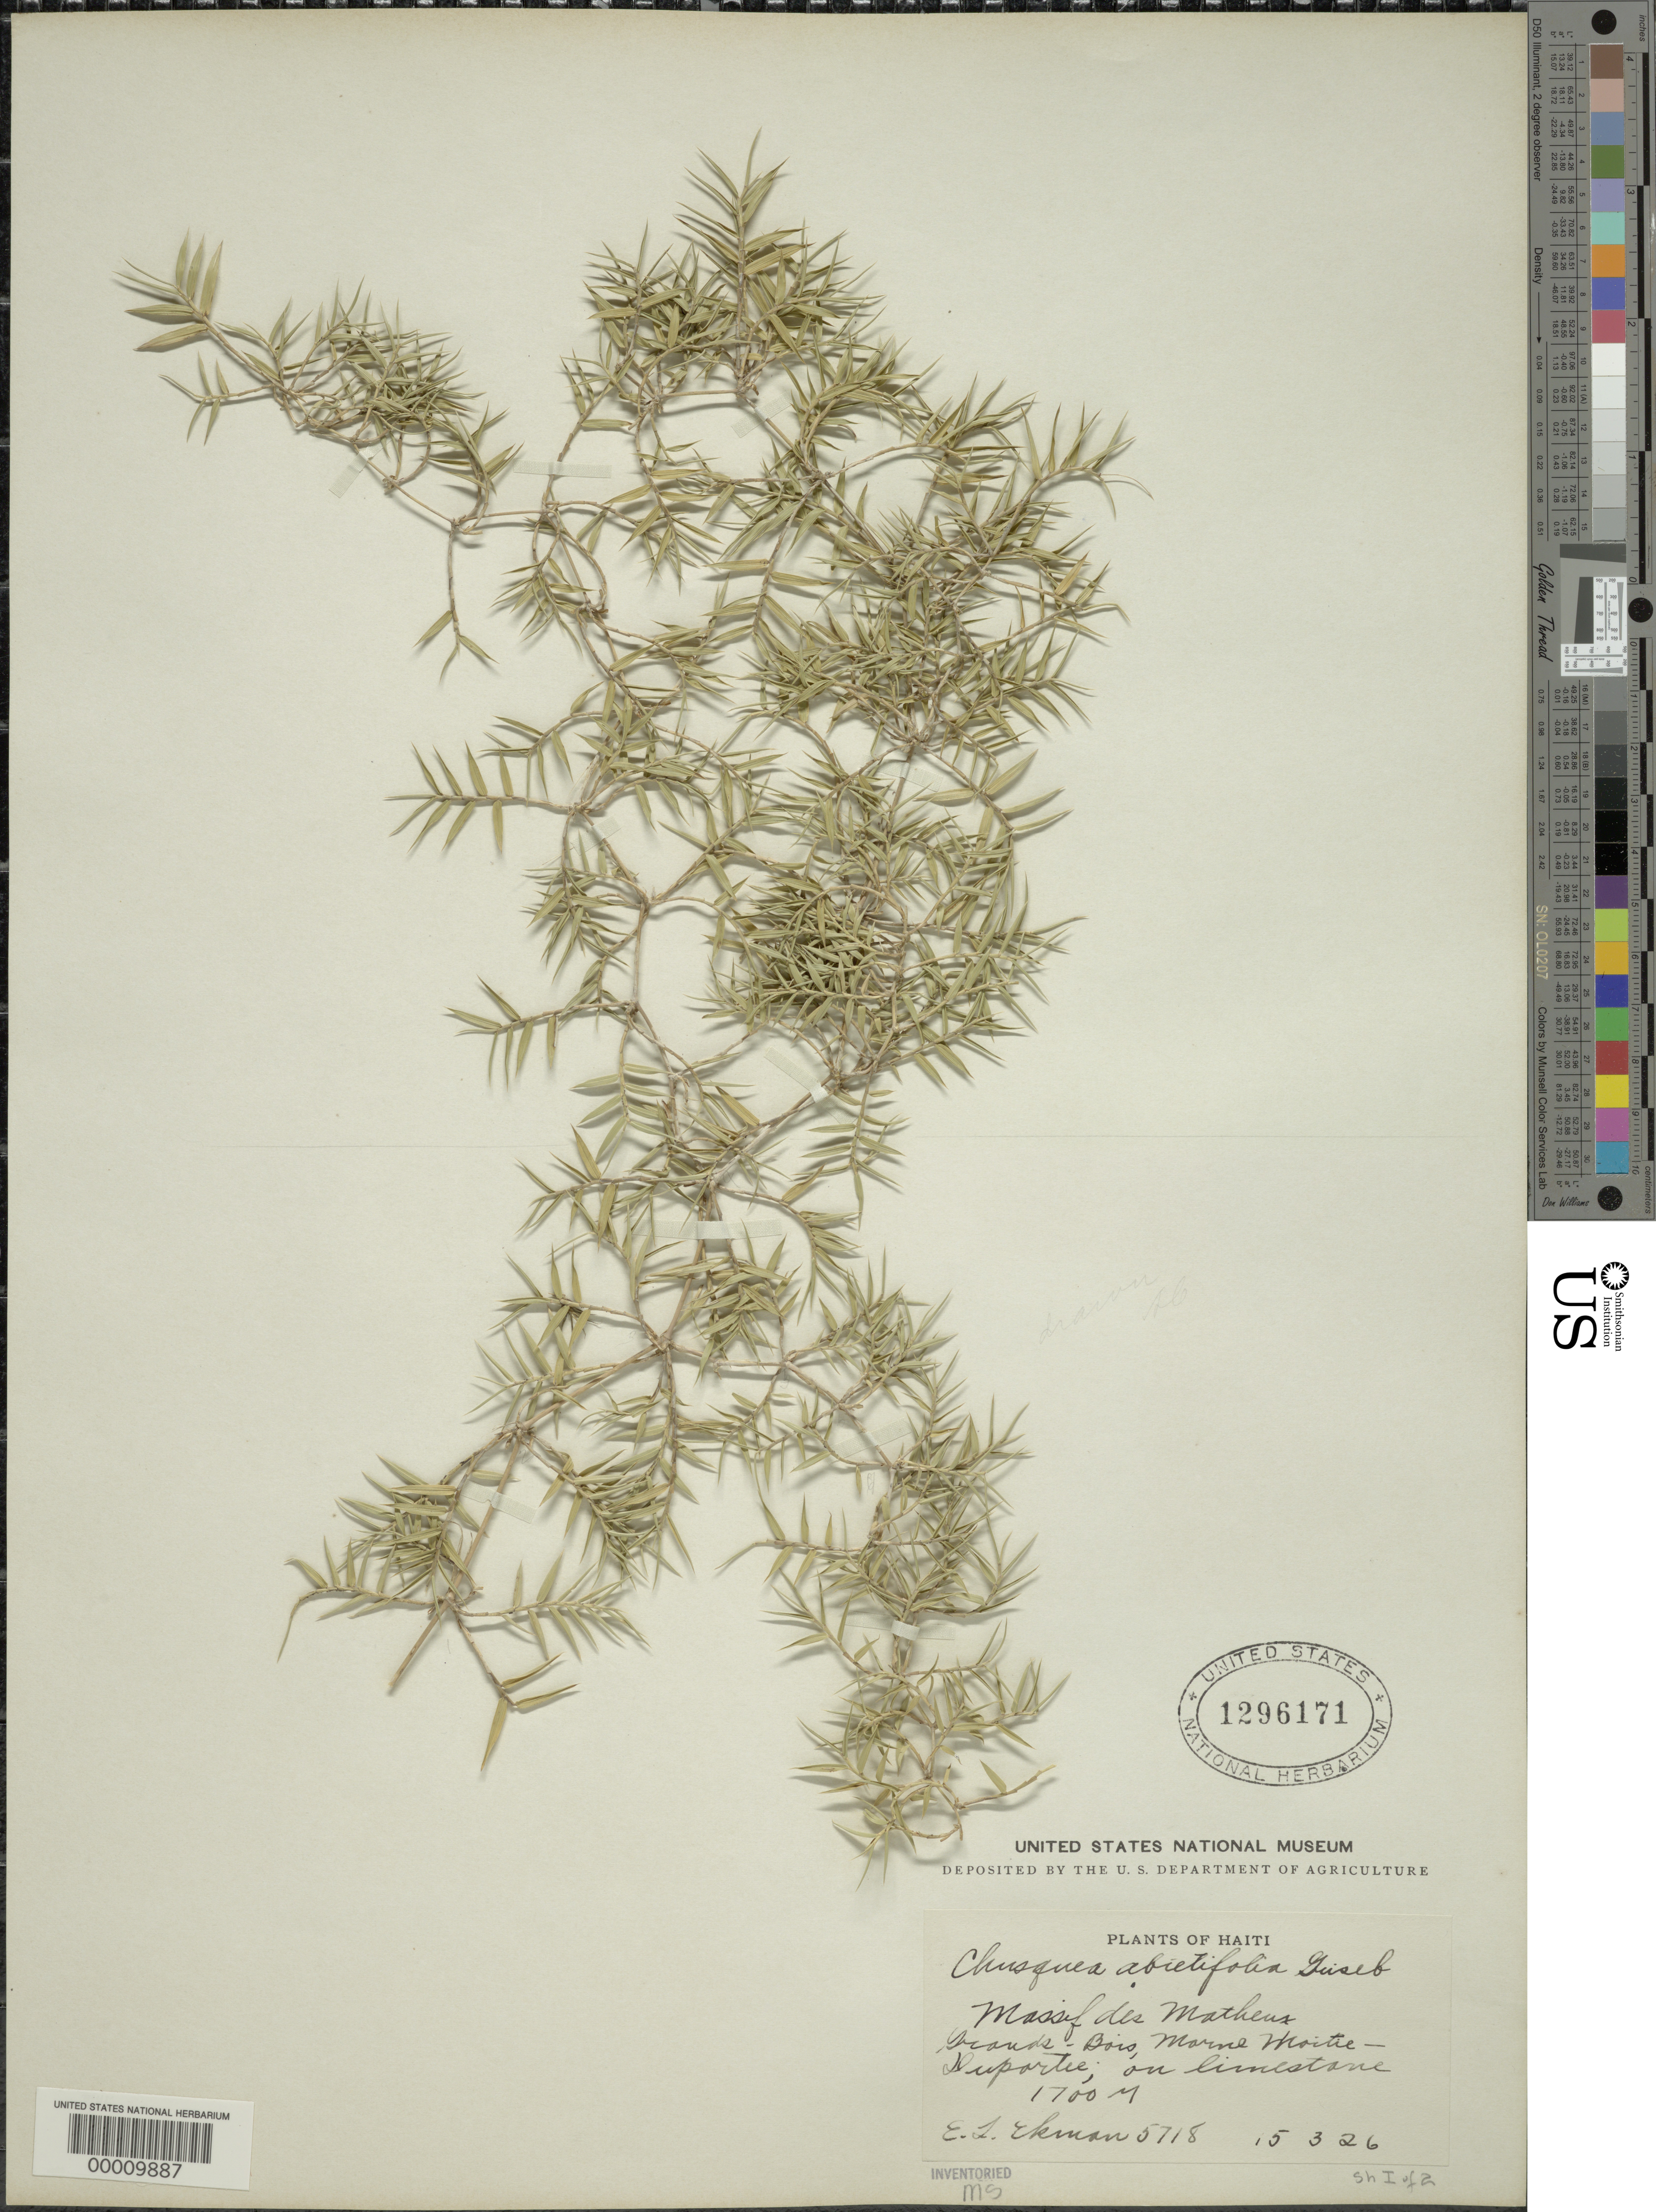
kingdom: Plantae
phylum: Tracheophyta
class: Liliopsida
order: Poales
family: Poaceae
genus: Chusquea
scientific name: Chusquea abietifolia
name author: Griseb.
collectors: E. L. Ekman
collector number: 5718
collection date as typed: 15 Mar 1926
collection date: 1926-03-15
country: Haiti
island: Hispaniola Island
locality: Massif des matheux, grands-bois, morne mortie-duportie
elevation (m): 1700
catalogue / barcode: US 1296171